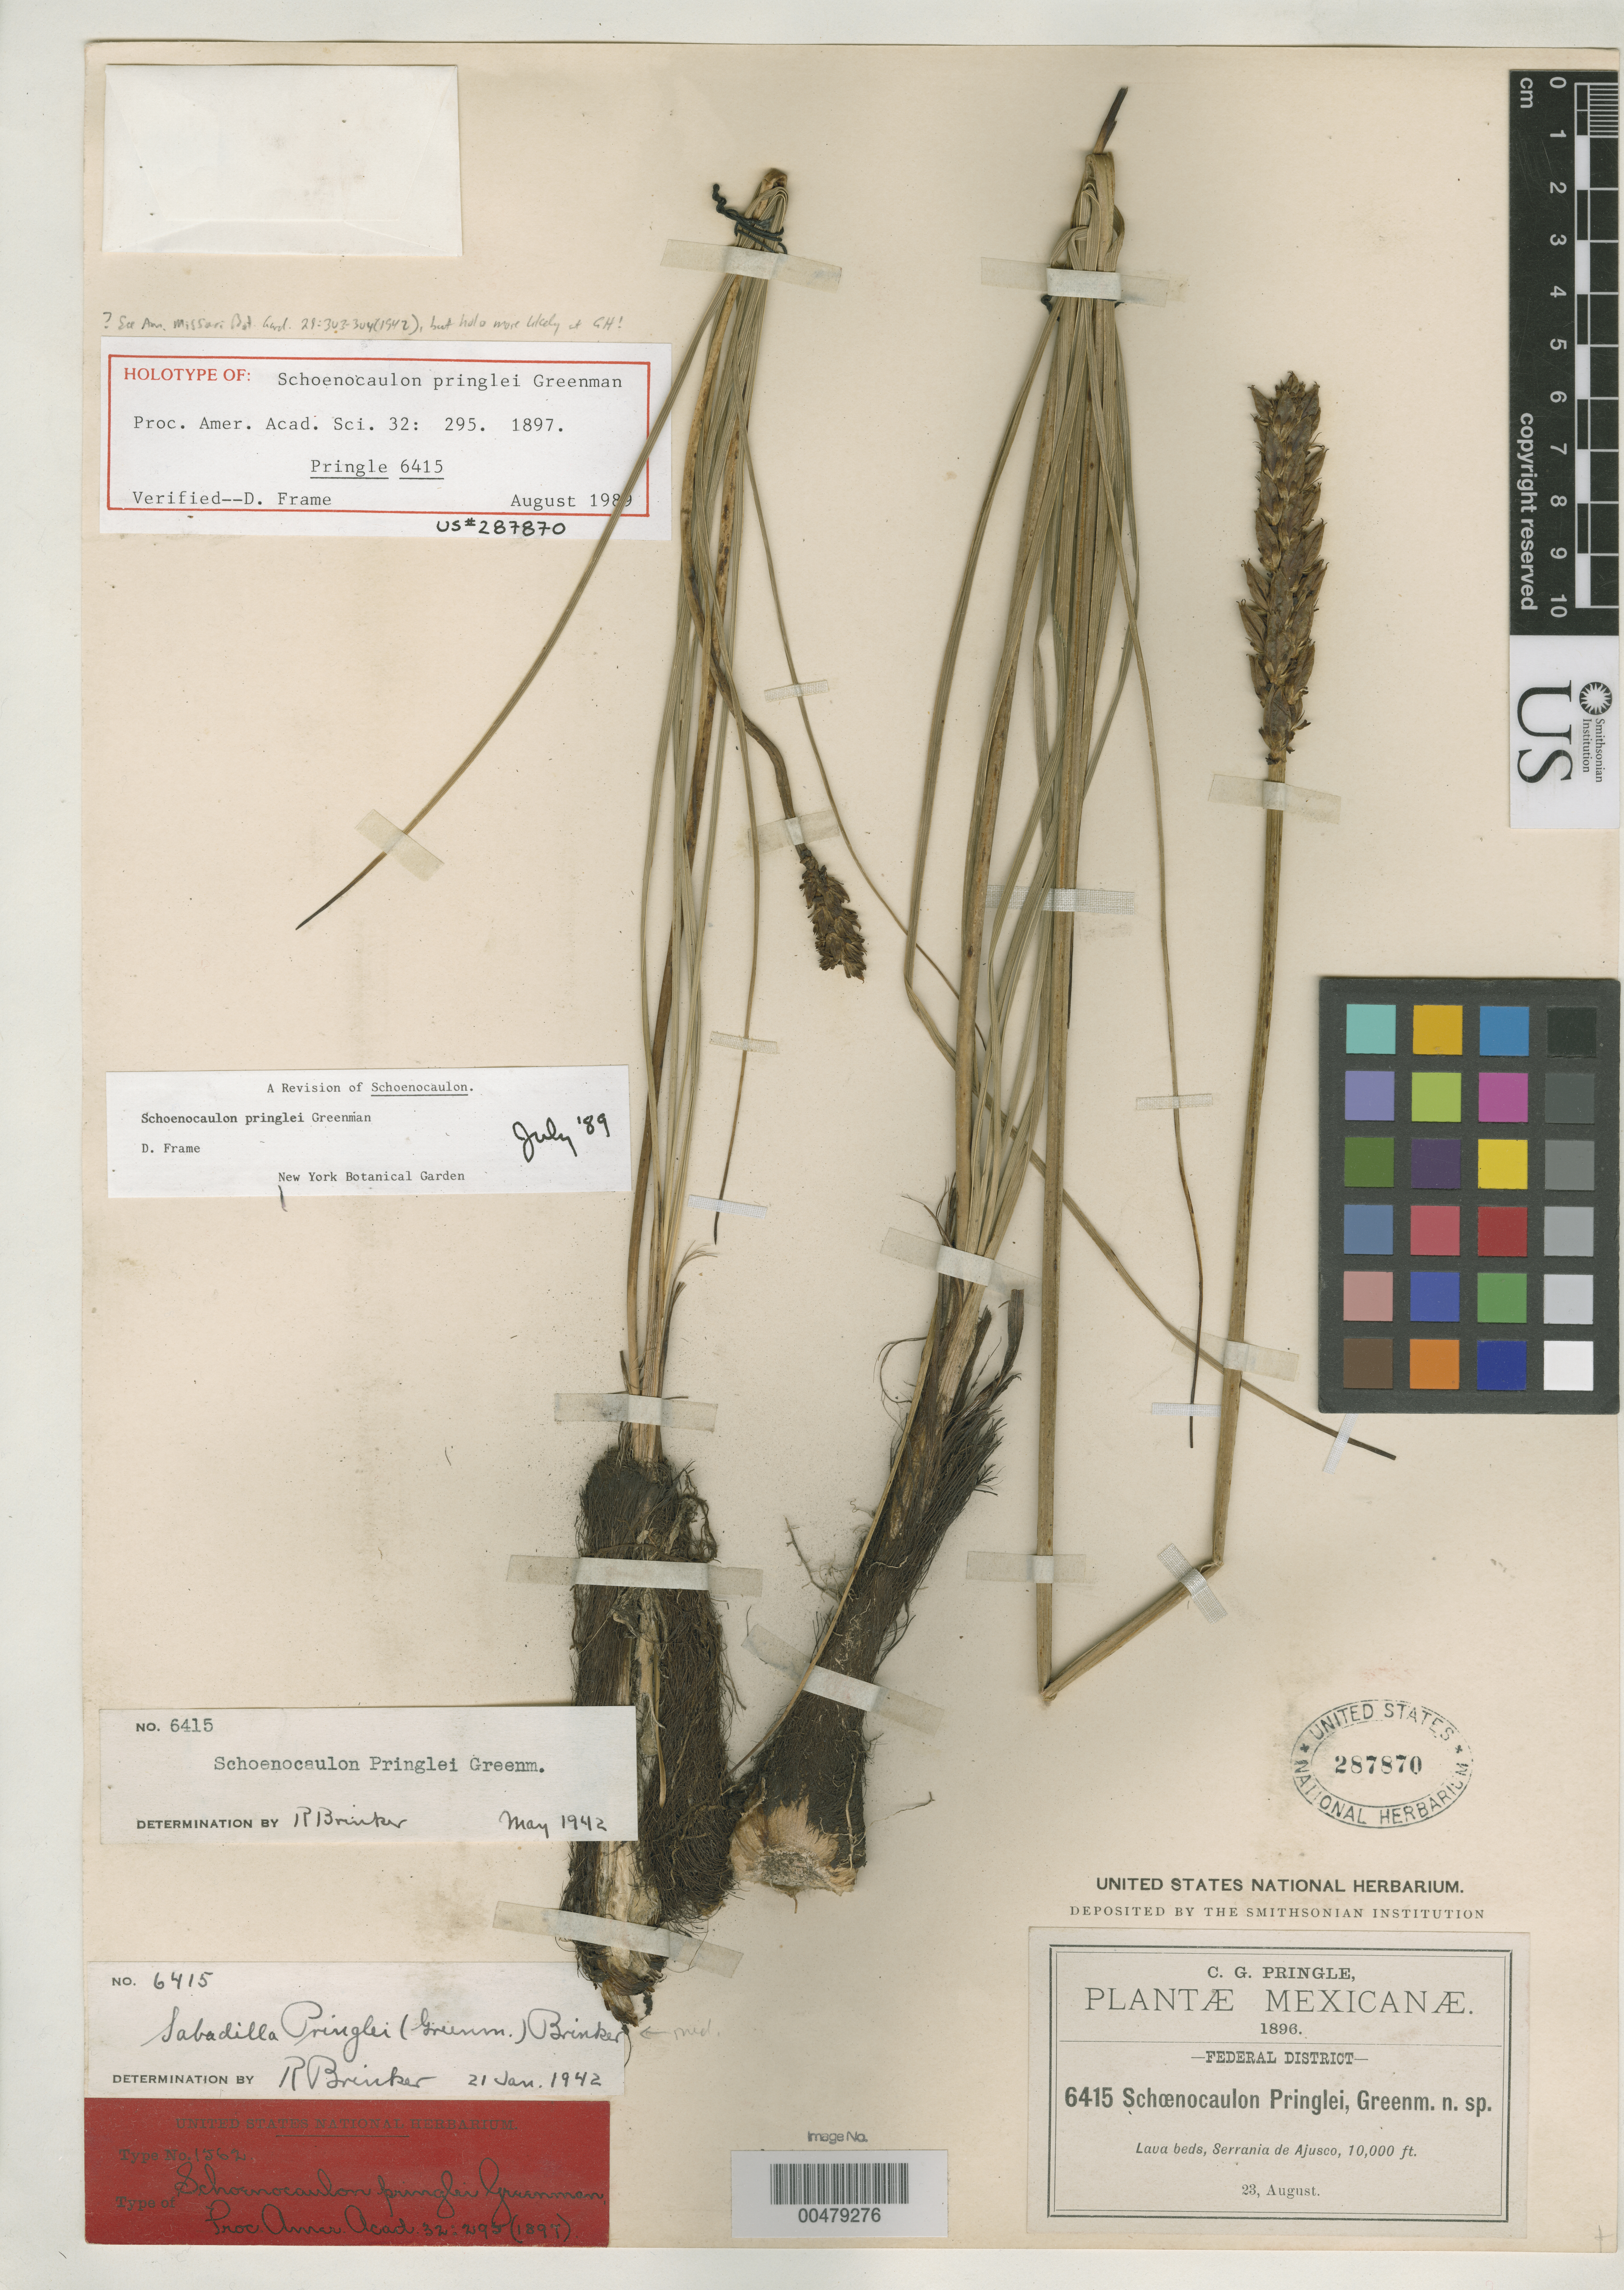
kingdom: Plantae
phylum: Tracheophyta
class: Liliopsida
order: Liliales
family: Melanthiaceae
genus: Schoenocaulon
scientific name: Schoenocaulon pringlei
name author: Greenm.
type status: Holotype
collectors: C. G. Pringle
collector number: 6415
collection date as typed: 23 Aug 1896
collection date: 1896-08-23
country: Mexico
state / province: Distrito Federal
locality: Serrania de Ajusco.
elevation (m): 3048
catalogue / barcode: US 287870